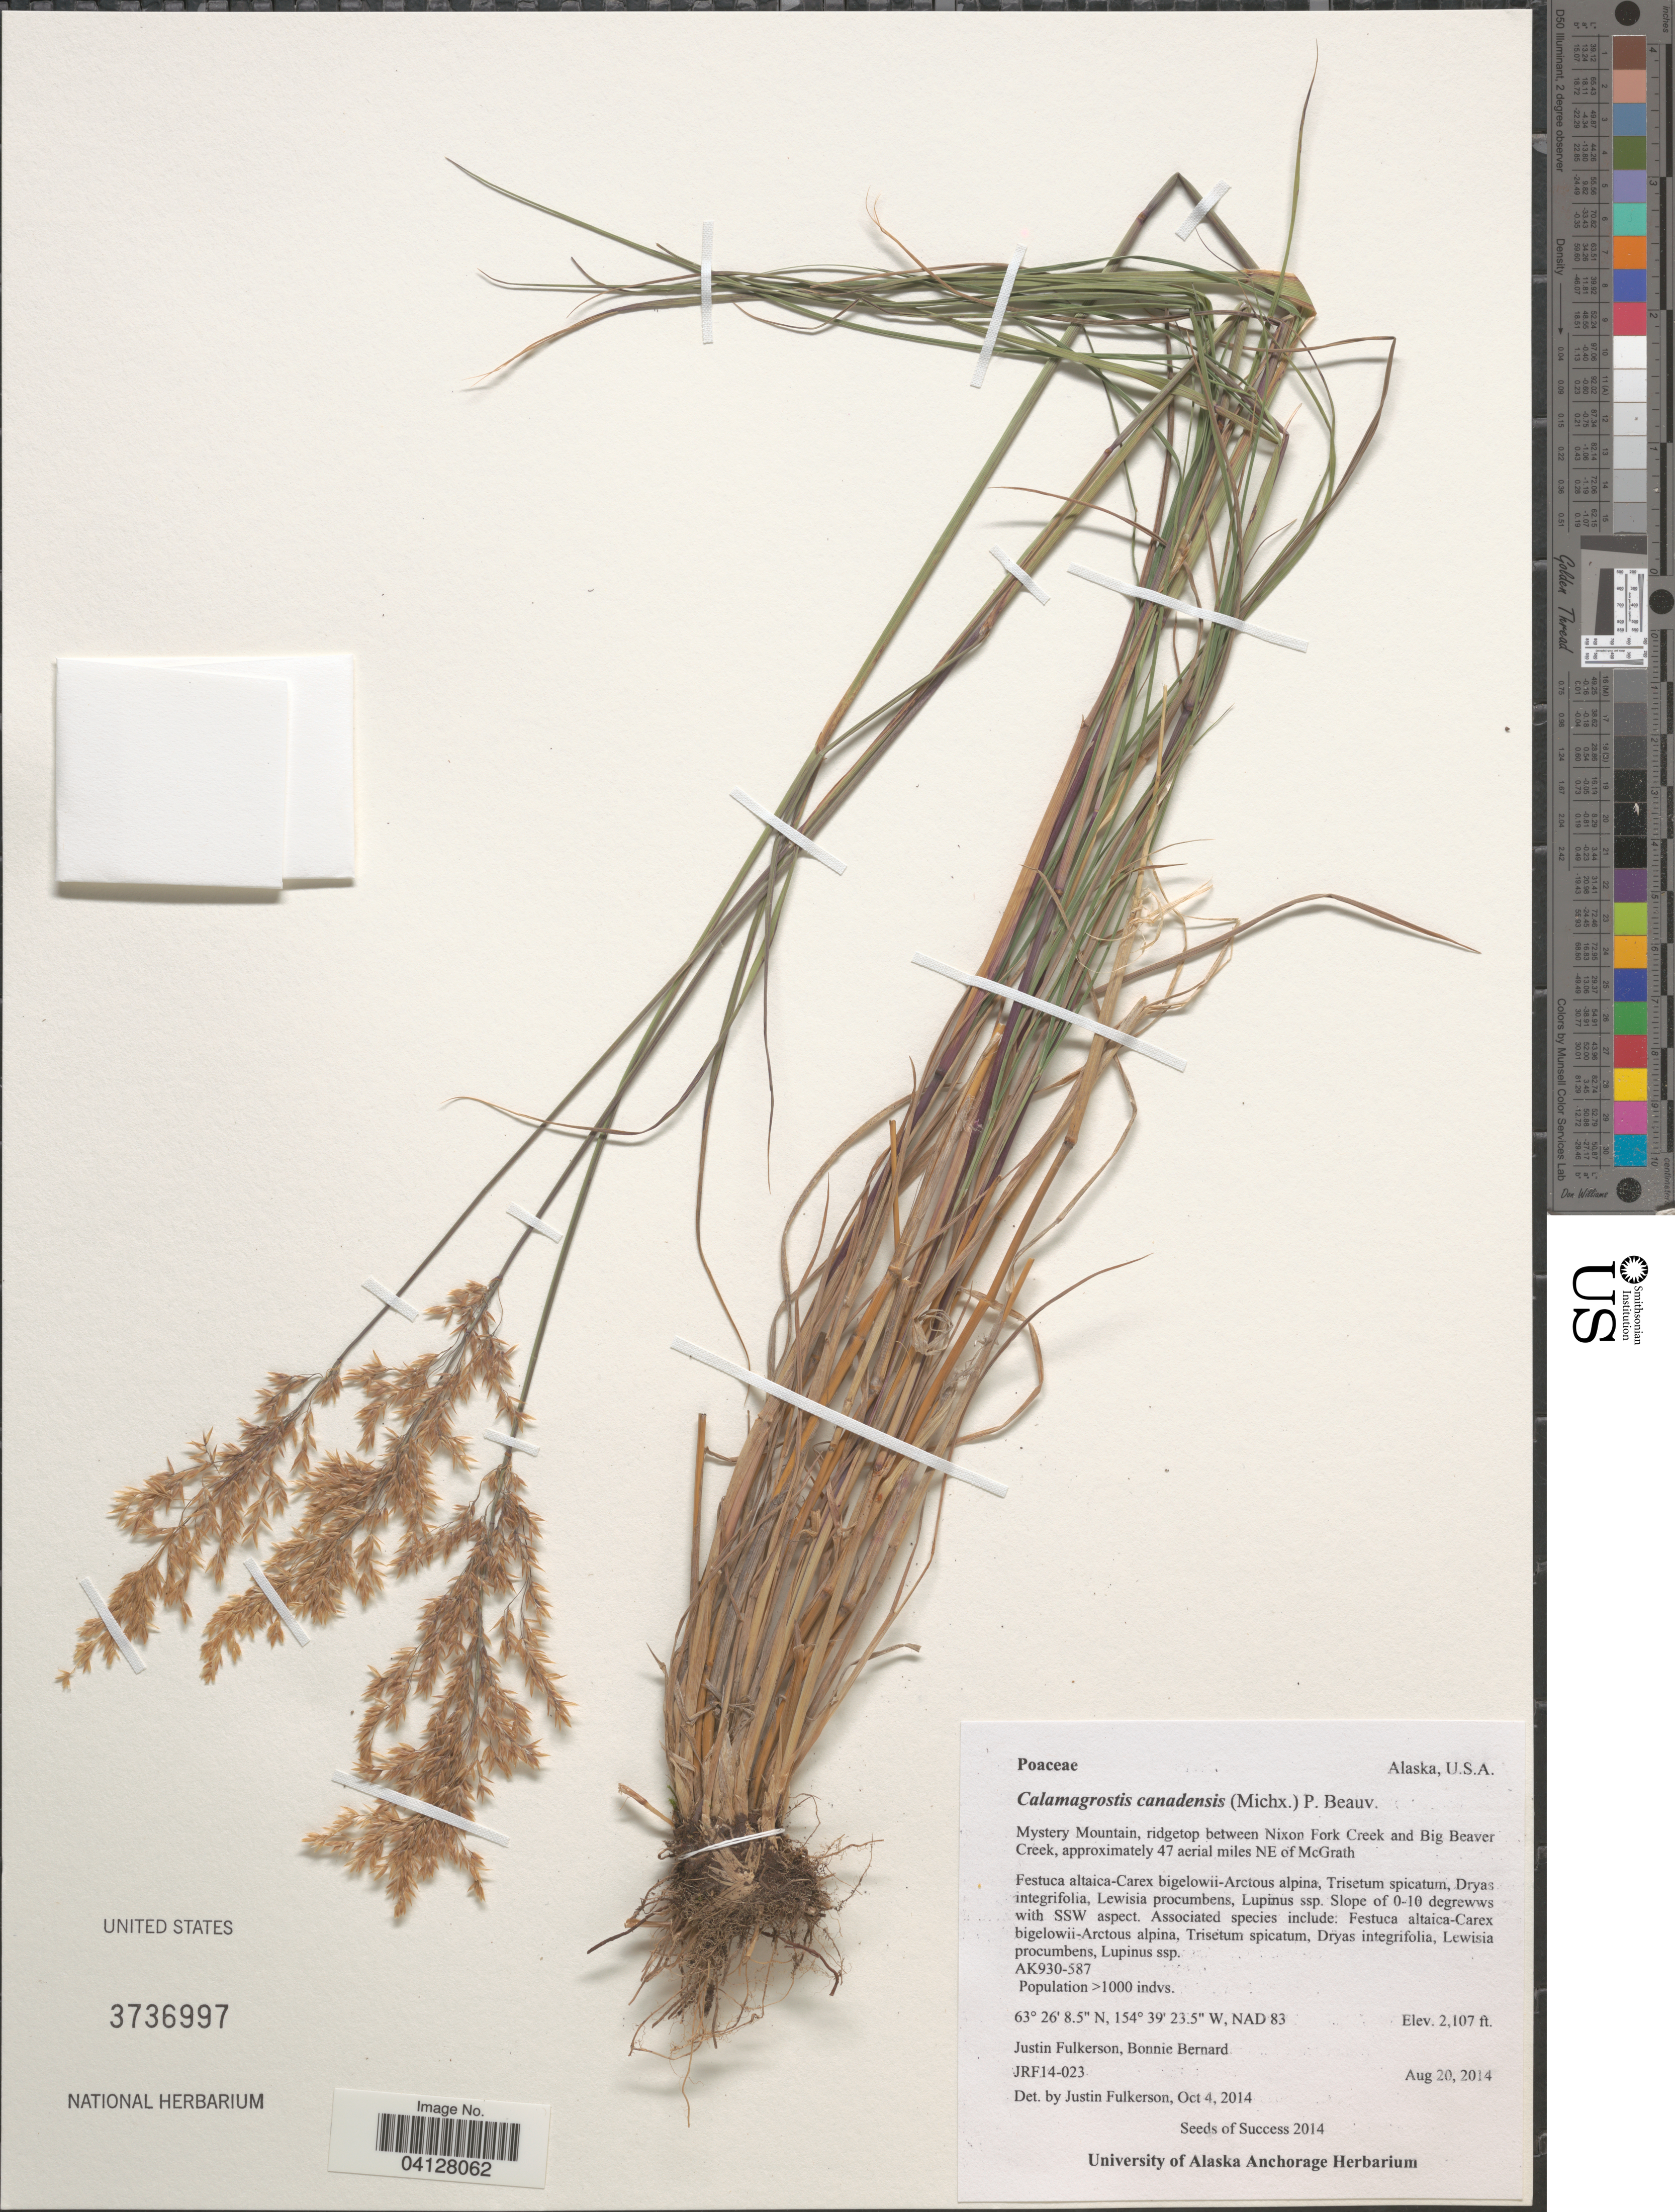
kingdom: Plantae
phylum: Tracheophyta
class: Liliopsida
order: Poales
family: Poaceae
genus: Calamagrostis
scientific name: Calamagrostis canadensis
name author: (Michx.) P. Beauv.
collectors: J. Fulkerson & B. Bernard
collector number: JRF14-023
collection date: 2014-08-20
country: United States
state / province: Alaska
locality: Mystery Mountain, ridgetop between Nixon Fork Creek and Big Beaver Creek, approximately 47 aerial miles NE of McGrath. AK930-587. NAD 83.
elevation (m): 642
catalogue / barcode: US 3736997